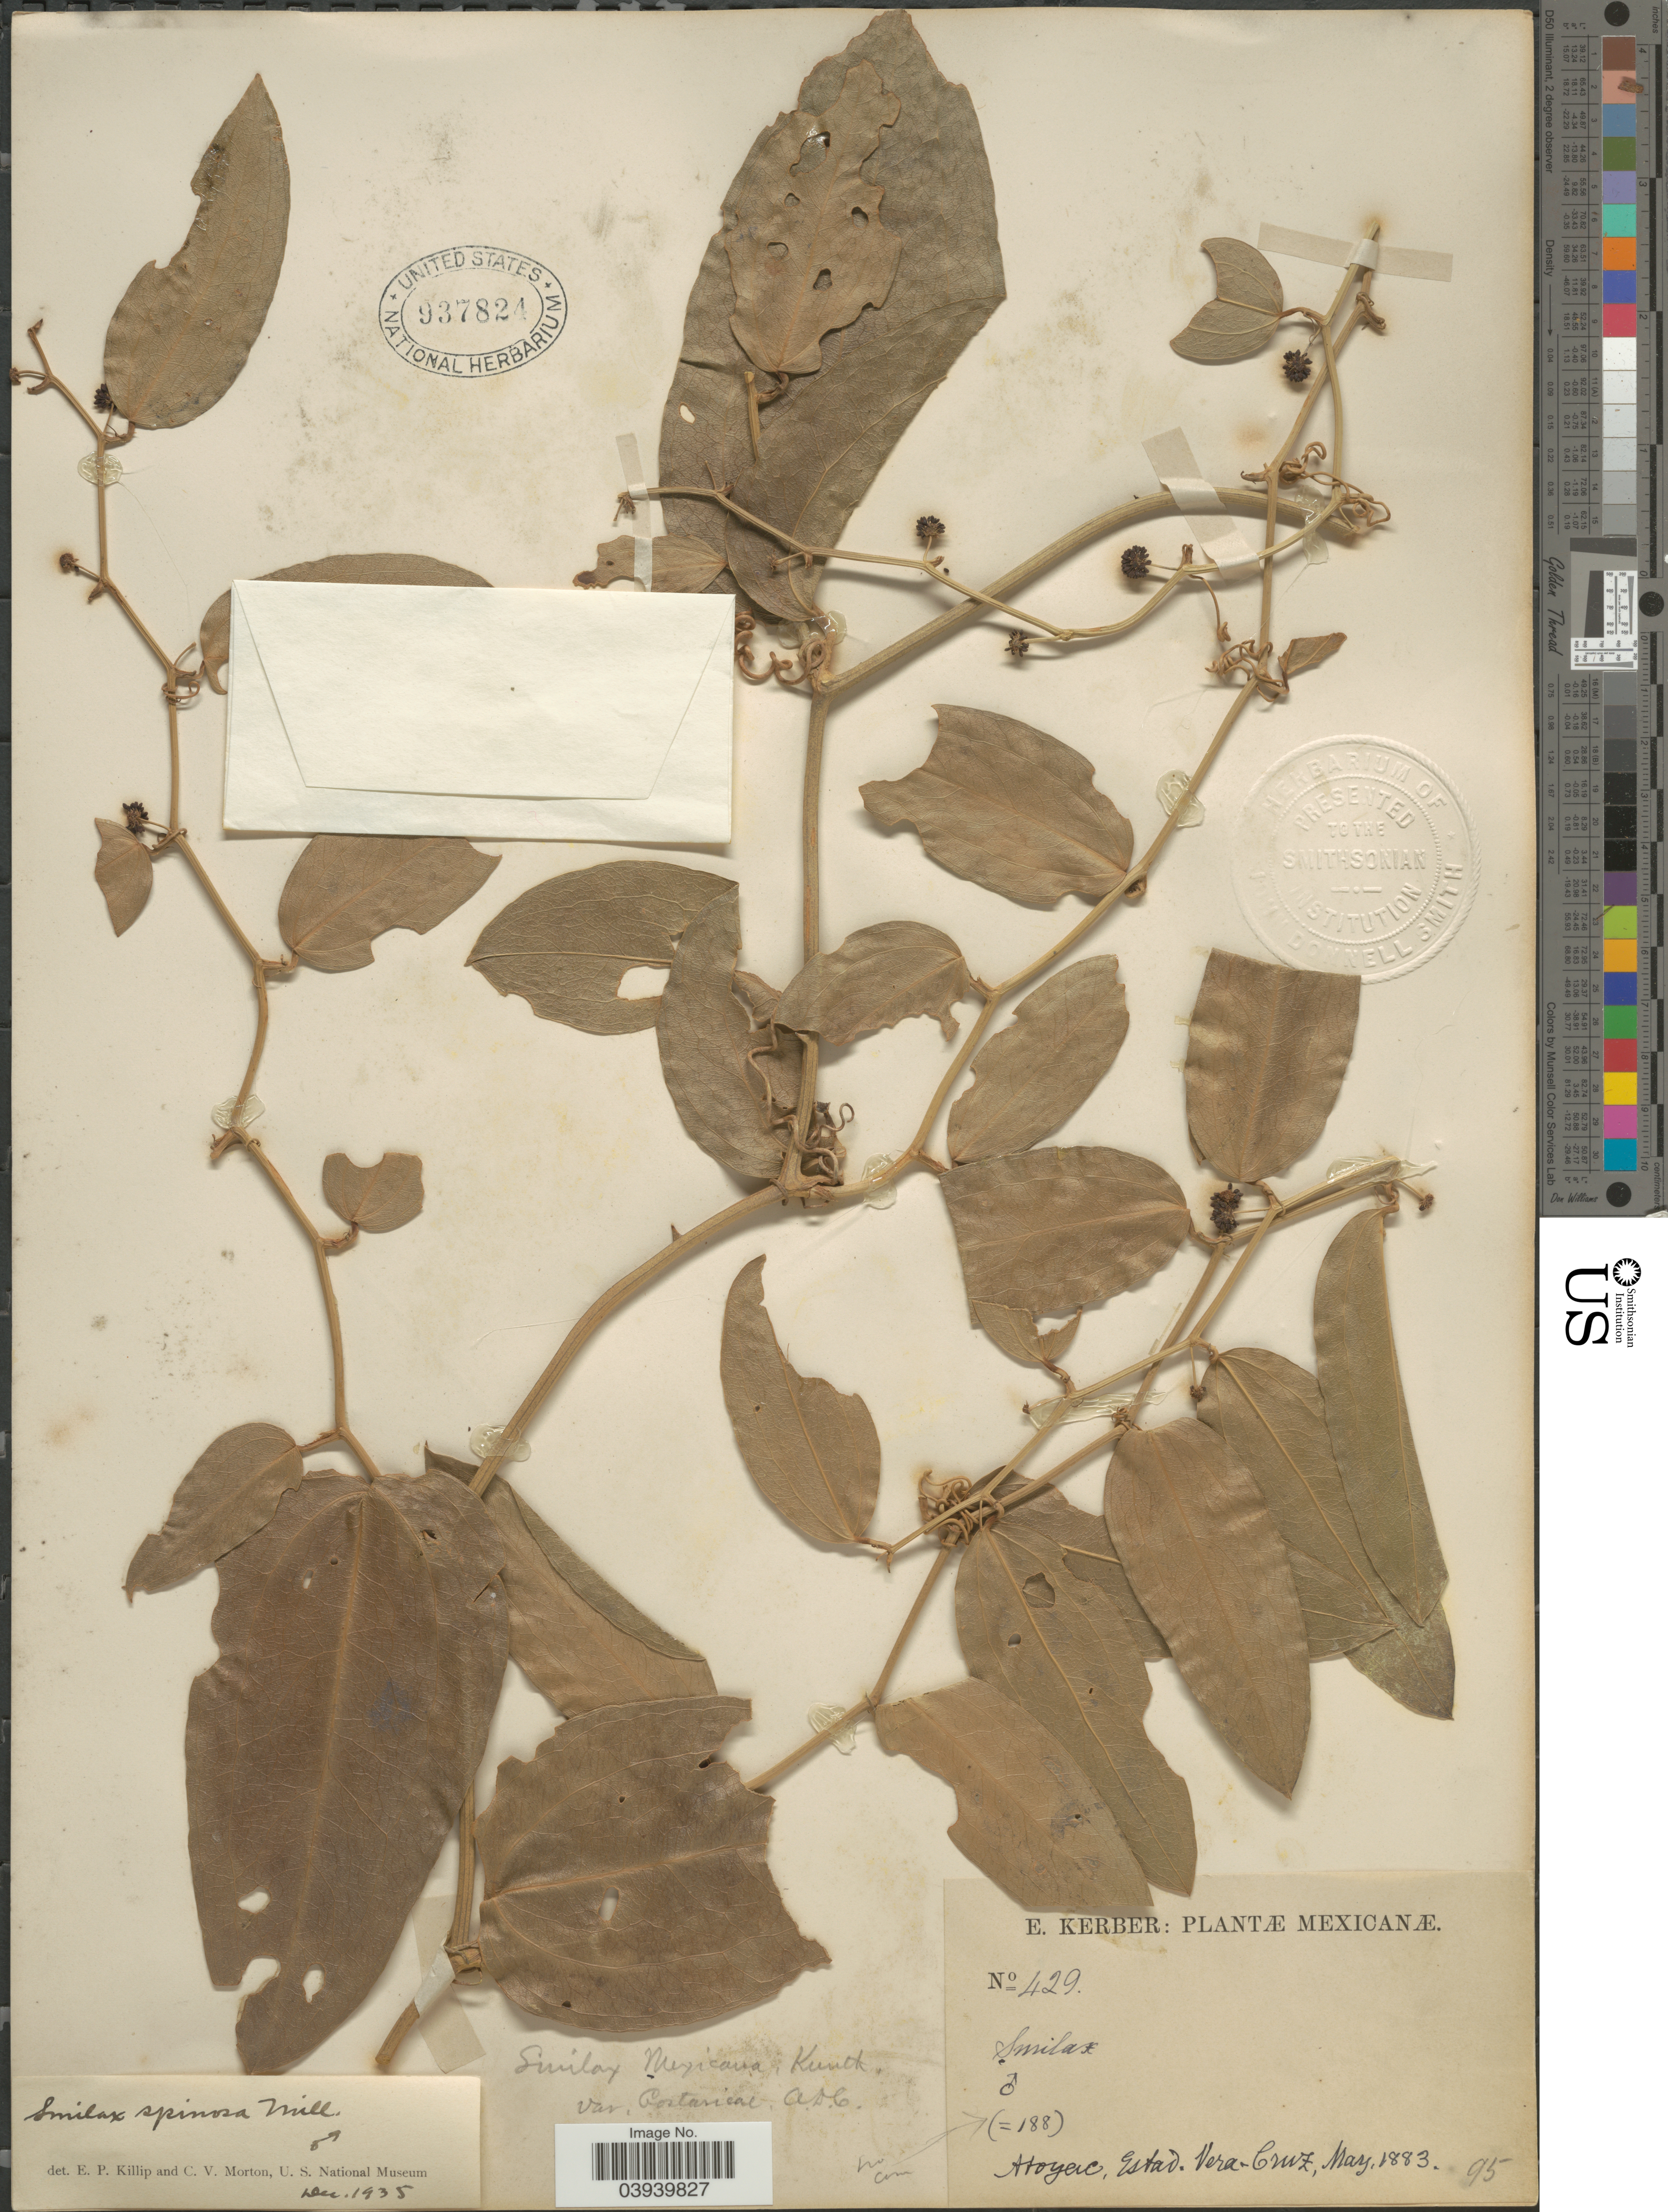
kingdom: Plantae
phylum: Tracheophyta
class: Liliopsida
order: Liliales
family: Smilacaceae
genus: Smilax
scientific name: Smilax spinosa var. compta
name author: Killip & C.V. Morton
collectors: E. Kerber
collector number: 429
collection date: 1883-05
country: Mexico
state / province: Veracruz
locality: Atoyac, Estad. Vera-Cruz.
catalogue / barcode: US 937824